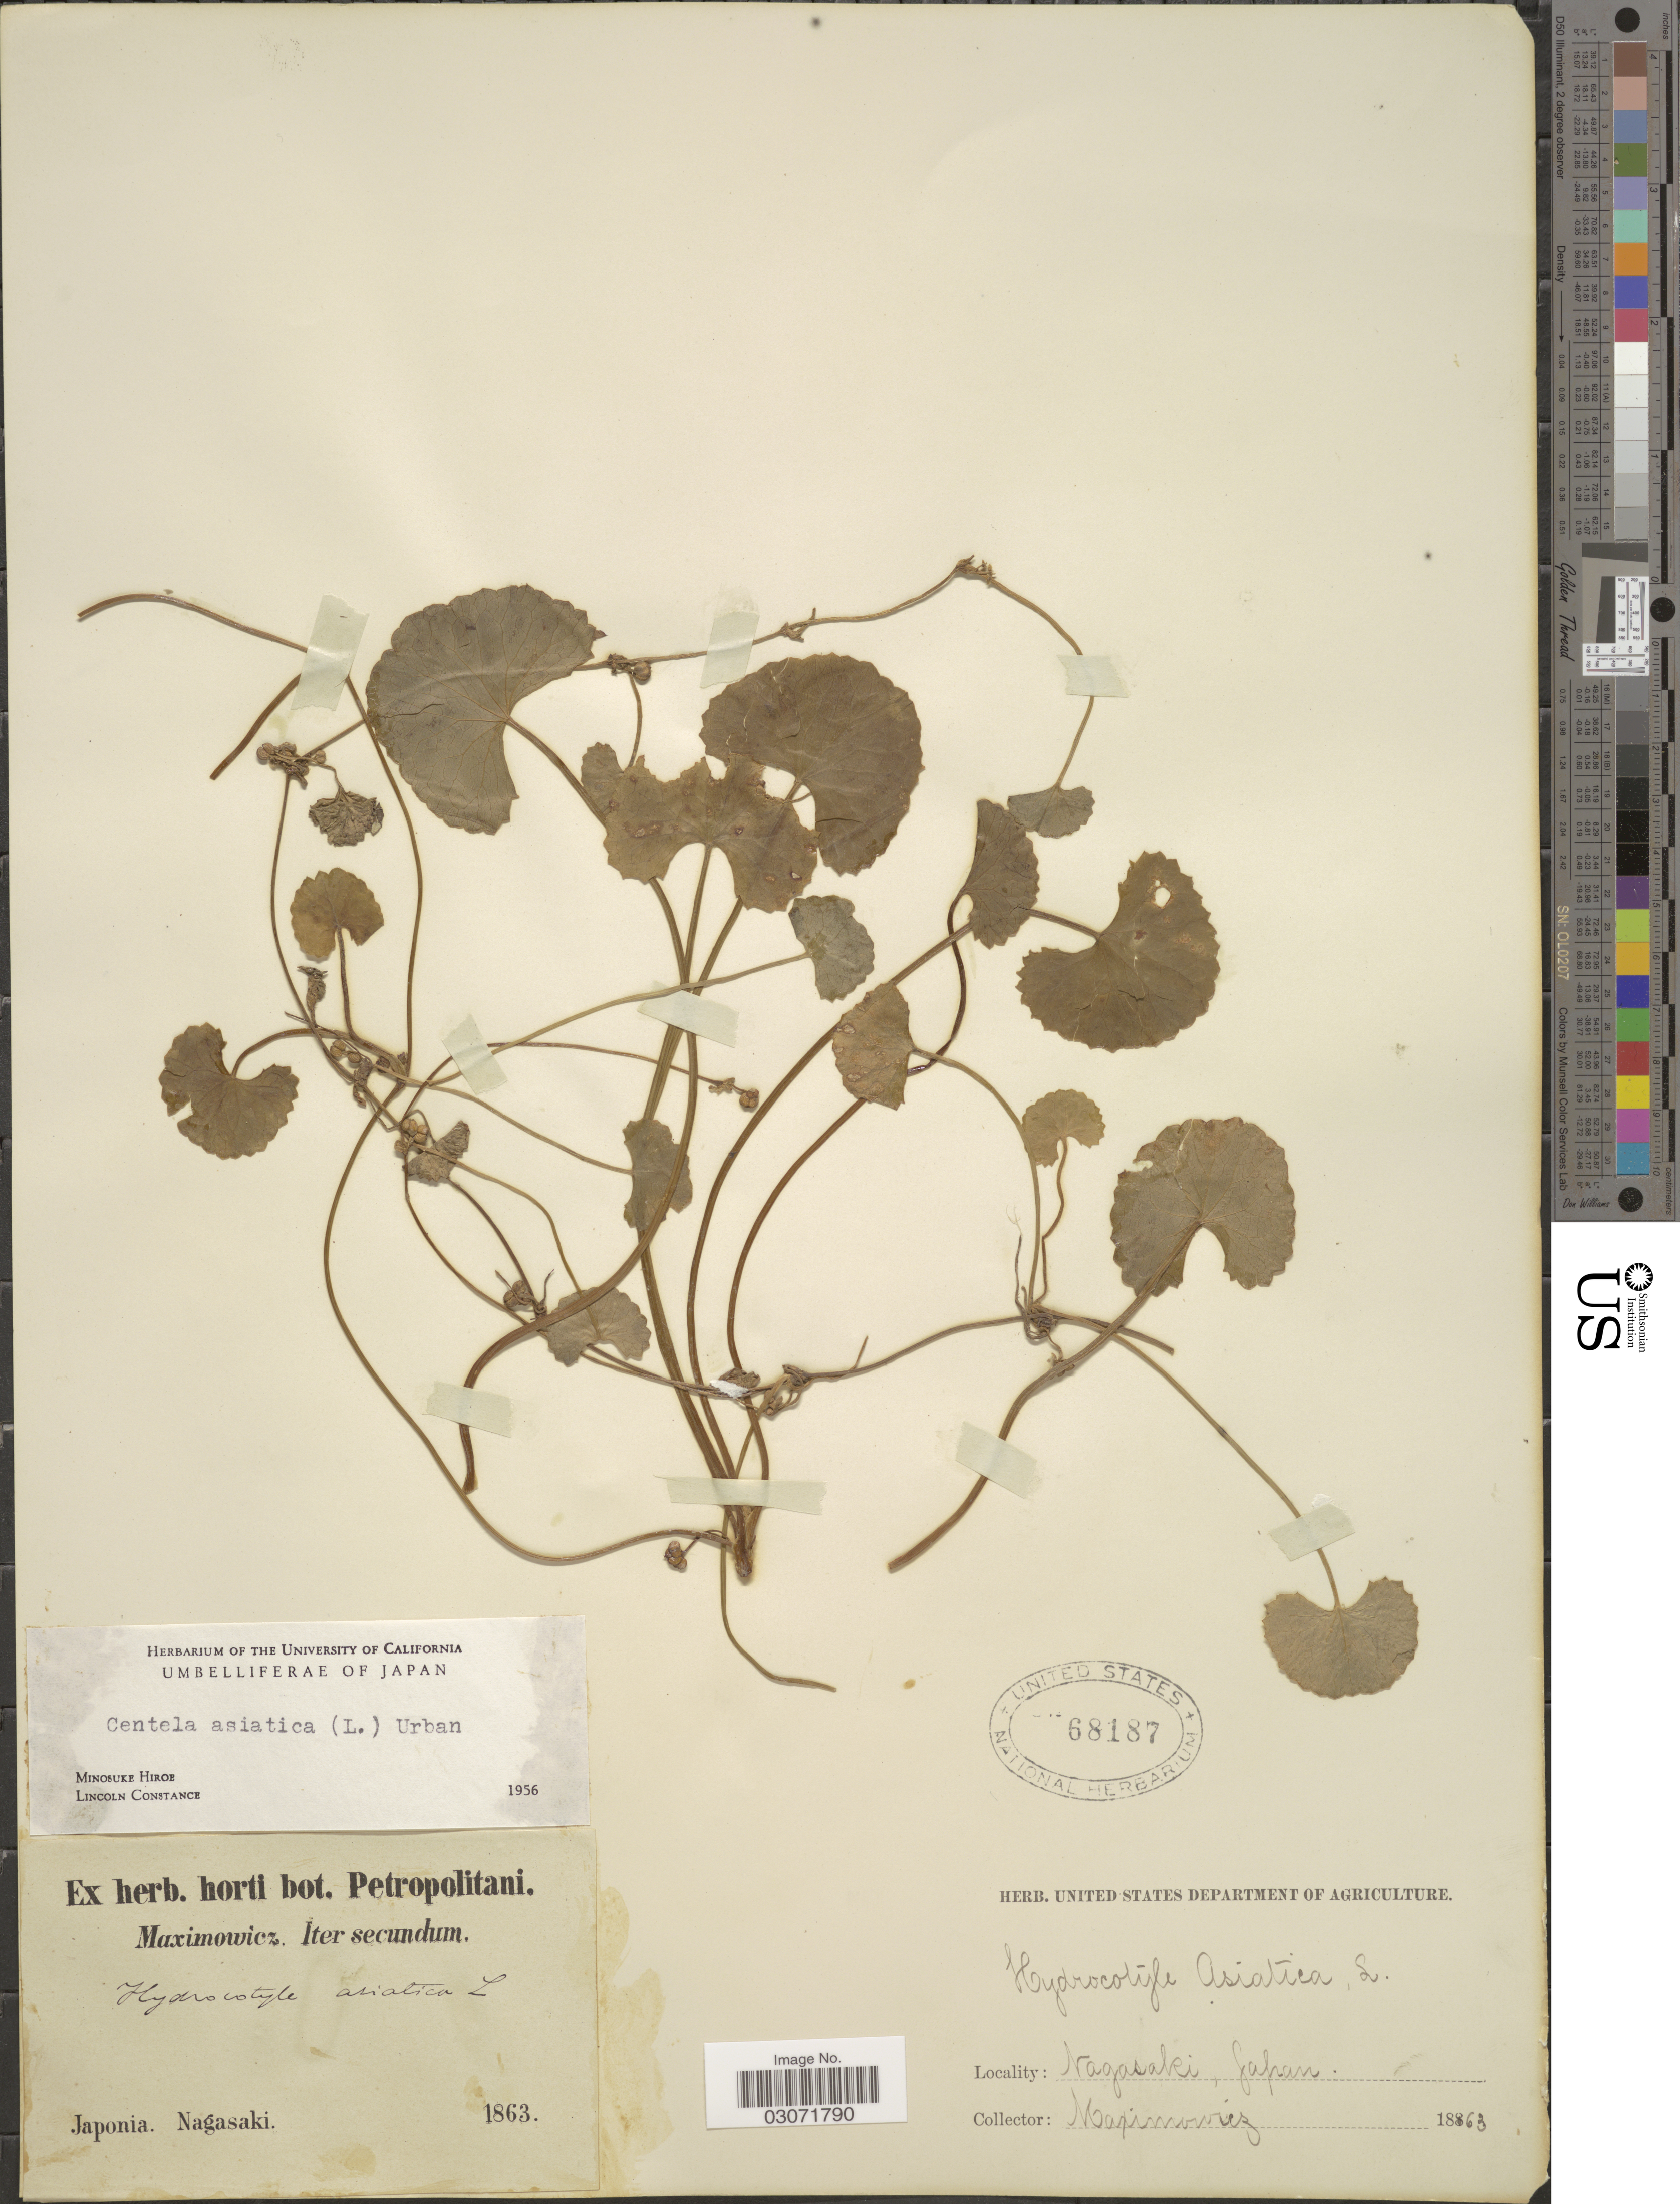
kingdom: Plantae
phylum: Tracheophyta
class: Magnoliopsida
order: Apiales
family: Apiaceae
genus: Centella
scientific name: Centella asiatica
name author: (L.) Urb.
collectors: Maximowicz, --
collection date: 1863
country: Japan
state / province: Nagasaki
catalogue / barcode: US 68187